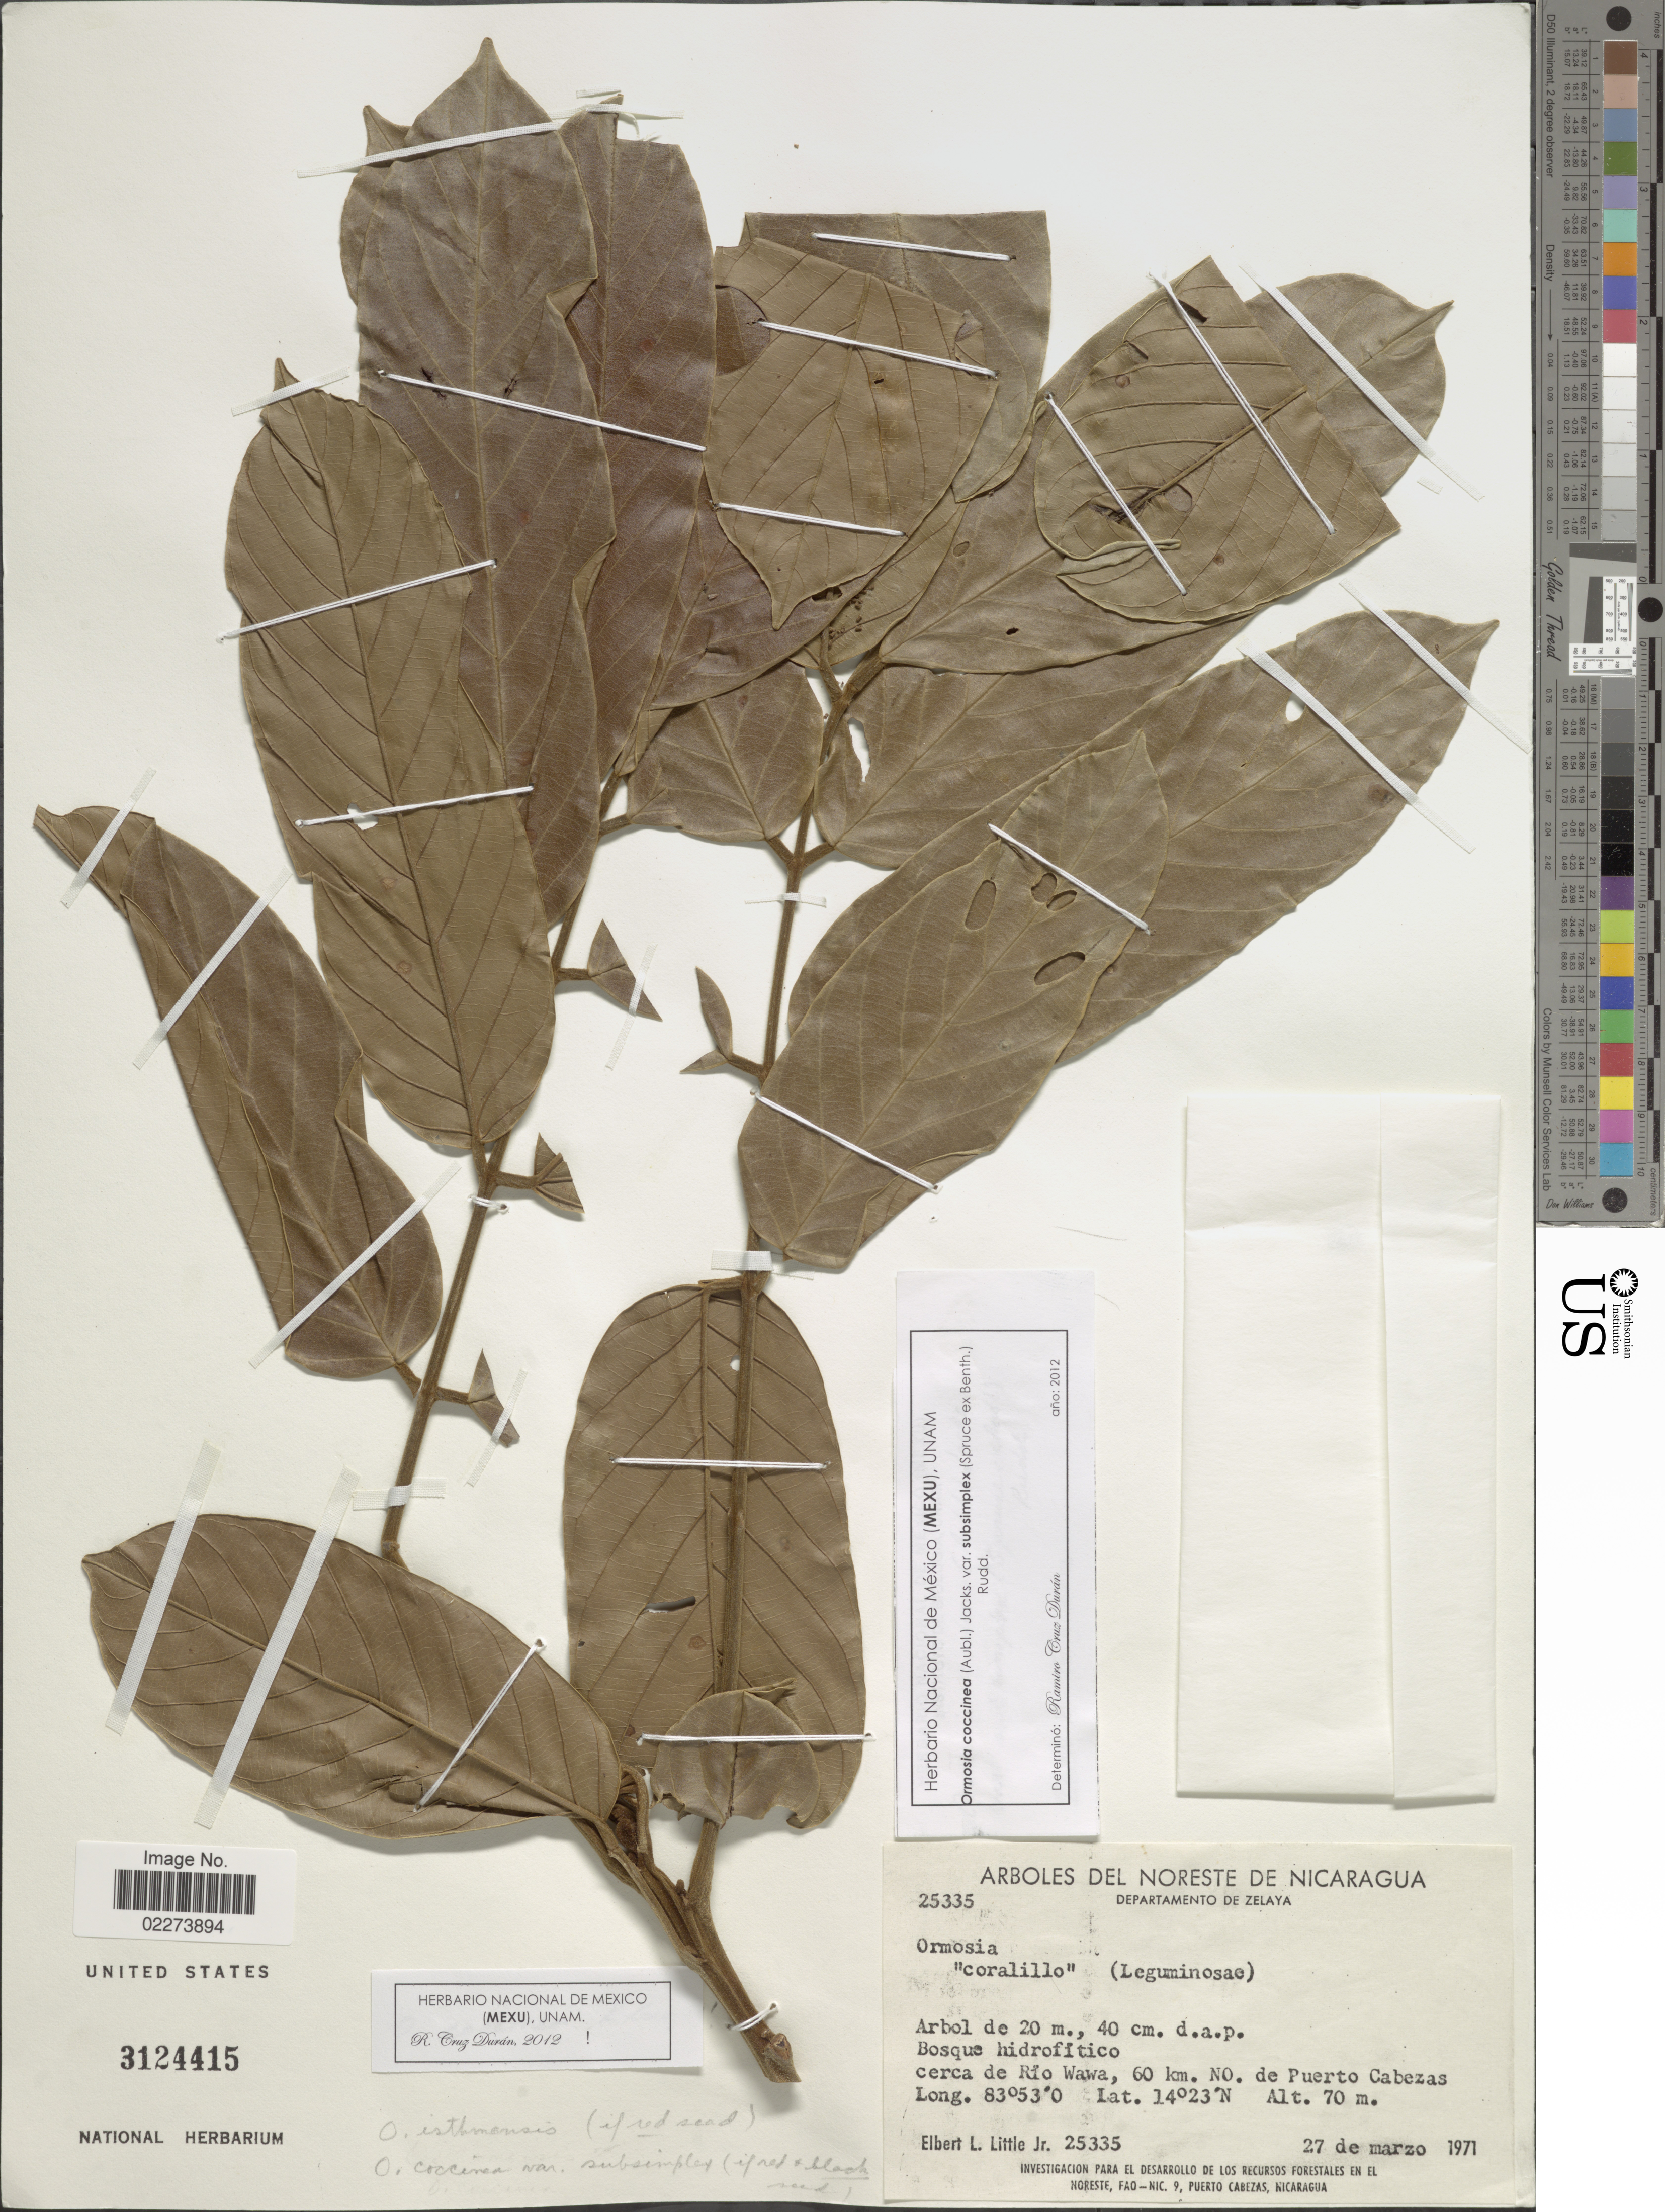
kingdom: Plantae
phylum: Tracheophyta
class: Magnoliopsida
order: Fabales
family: Fabaceae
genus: Ormosia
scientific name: Ormosia coccinea var. subsimplex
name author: (Spruce ex Benth.) Rudd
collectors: E. L. Little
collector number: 25335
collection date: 1971-03-27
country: Nicaragua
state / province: Atlantico Norte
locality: Arboles Del Norte De Nicaragua, Departamento De Zelaya, Cerca de Rio Wawa, 60 km. NO. de Puerto Cabezas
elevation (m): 70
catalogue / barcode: US 30124415